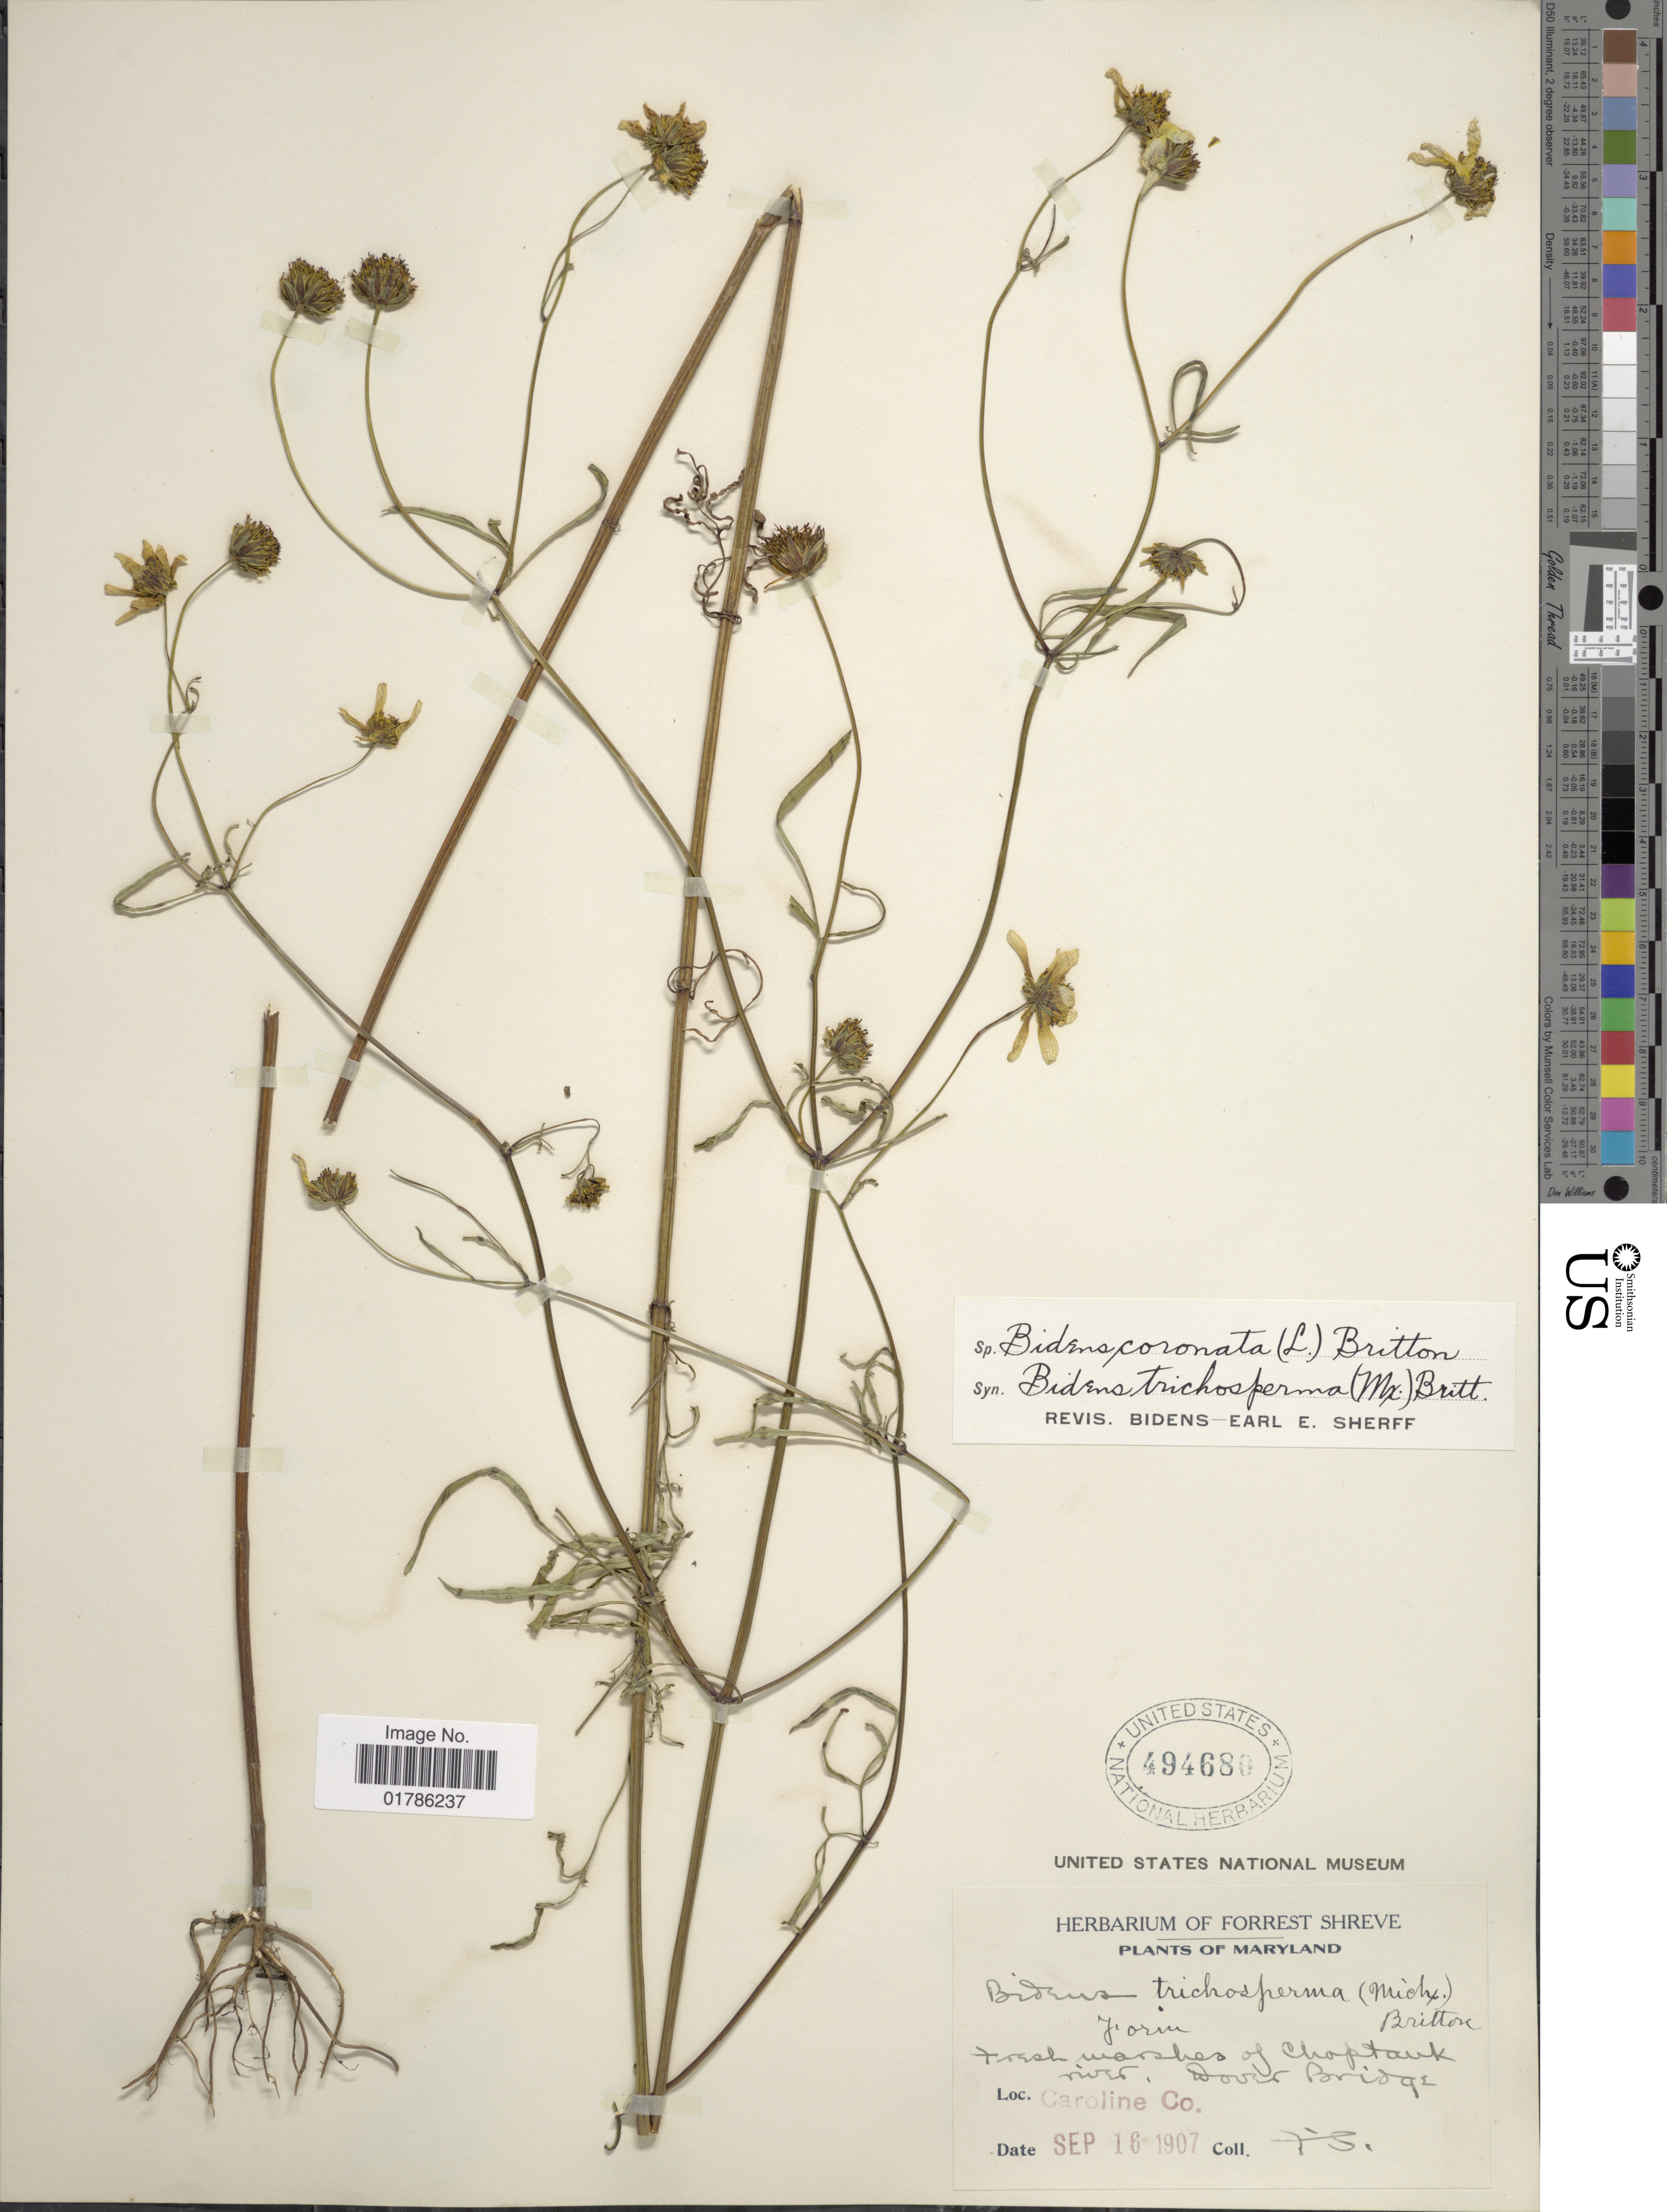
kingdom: Plantae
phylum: Tracheophyta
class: Magnoliopsida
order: Asterales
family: Asteraceae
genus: Bidens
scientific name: Bidens coronata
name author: (L.) Britton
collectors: F. Shreve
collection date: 1907-09-16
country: United States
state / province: Maryland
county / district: Caroline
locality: Caroline Co.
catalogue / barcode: US 494680